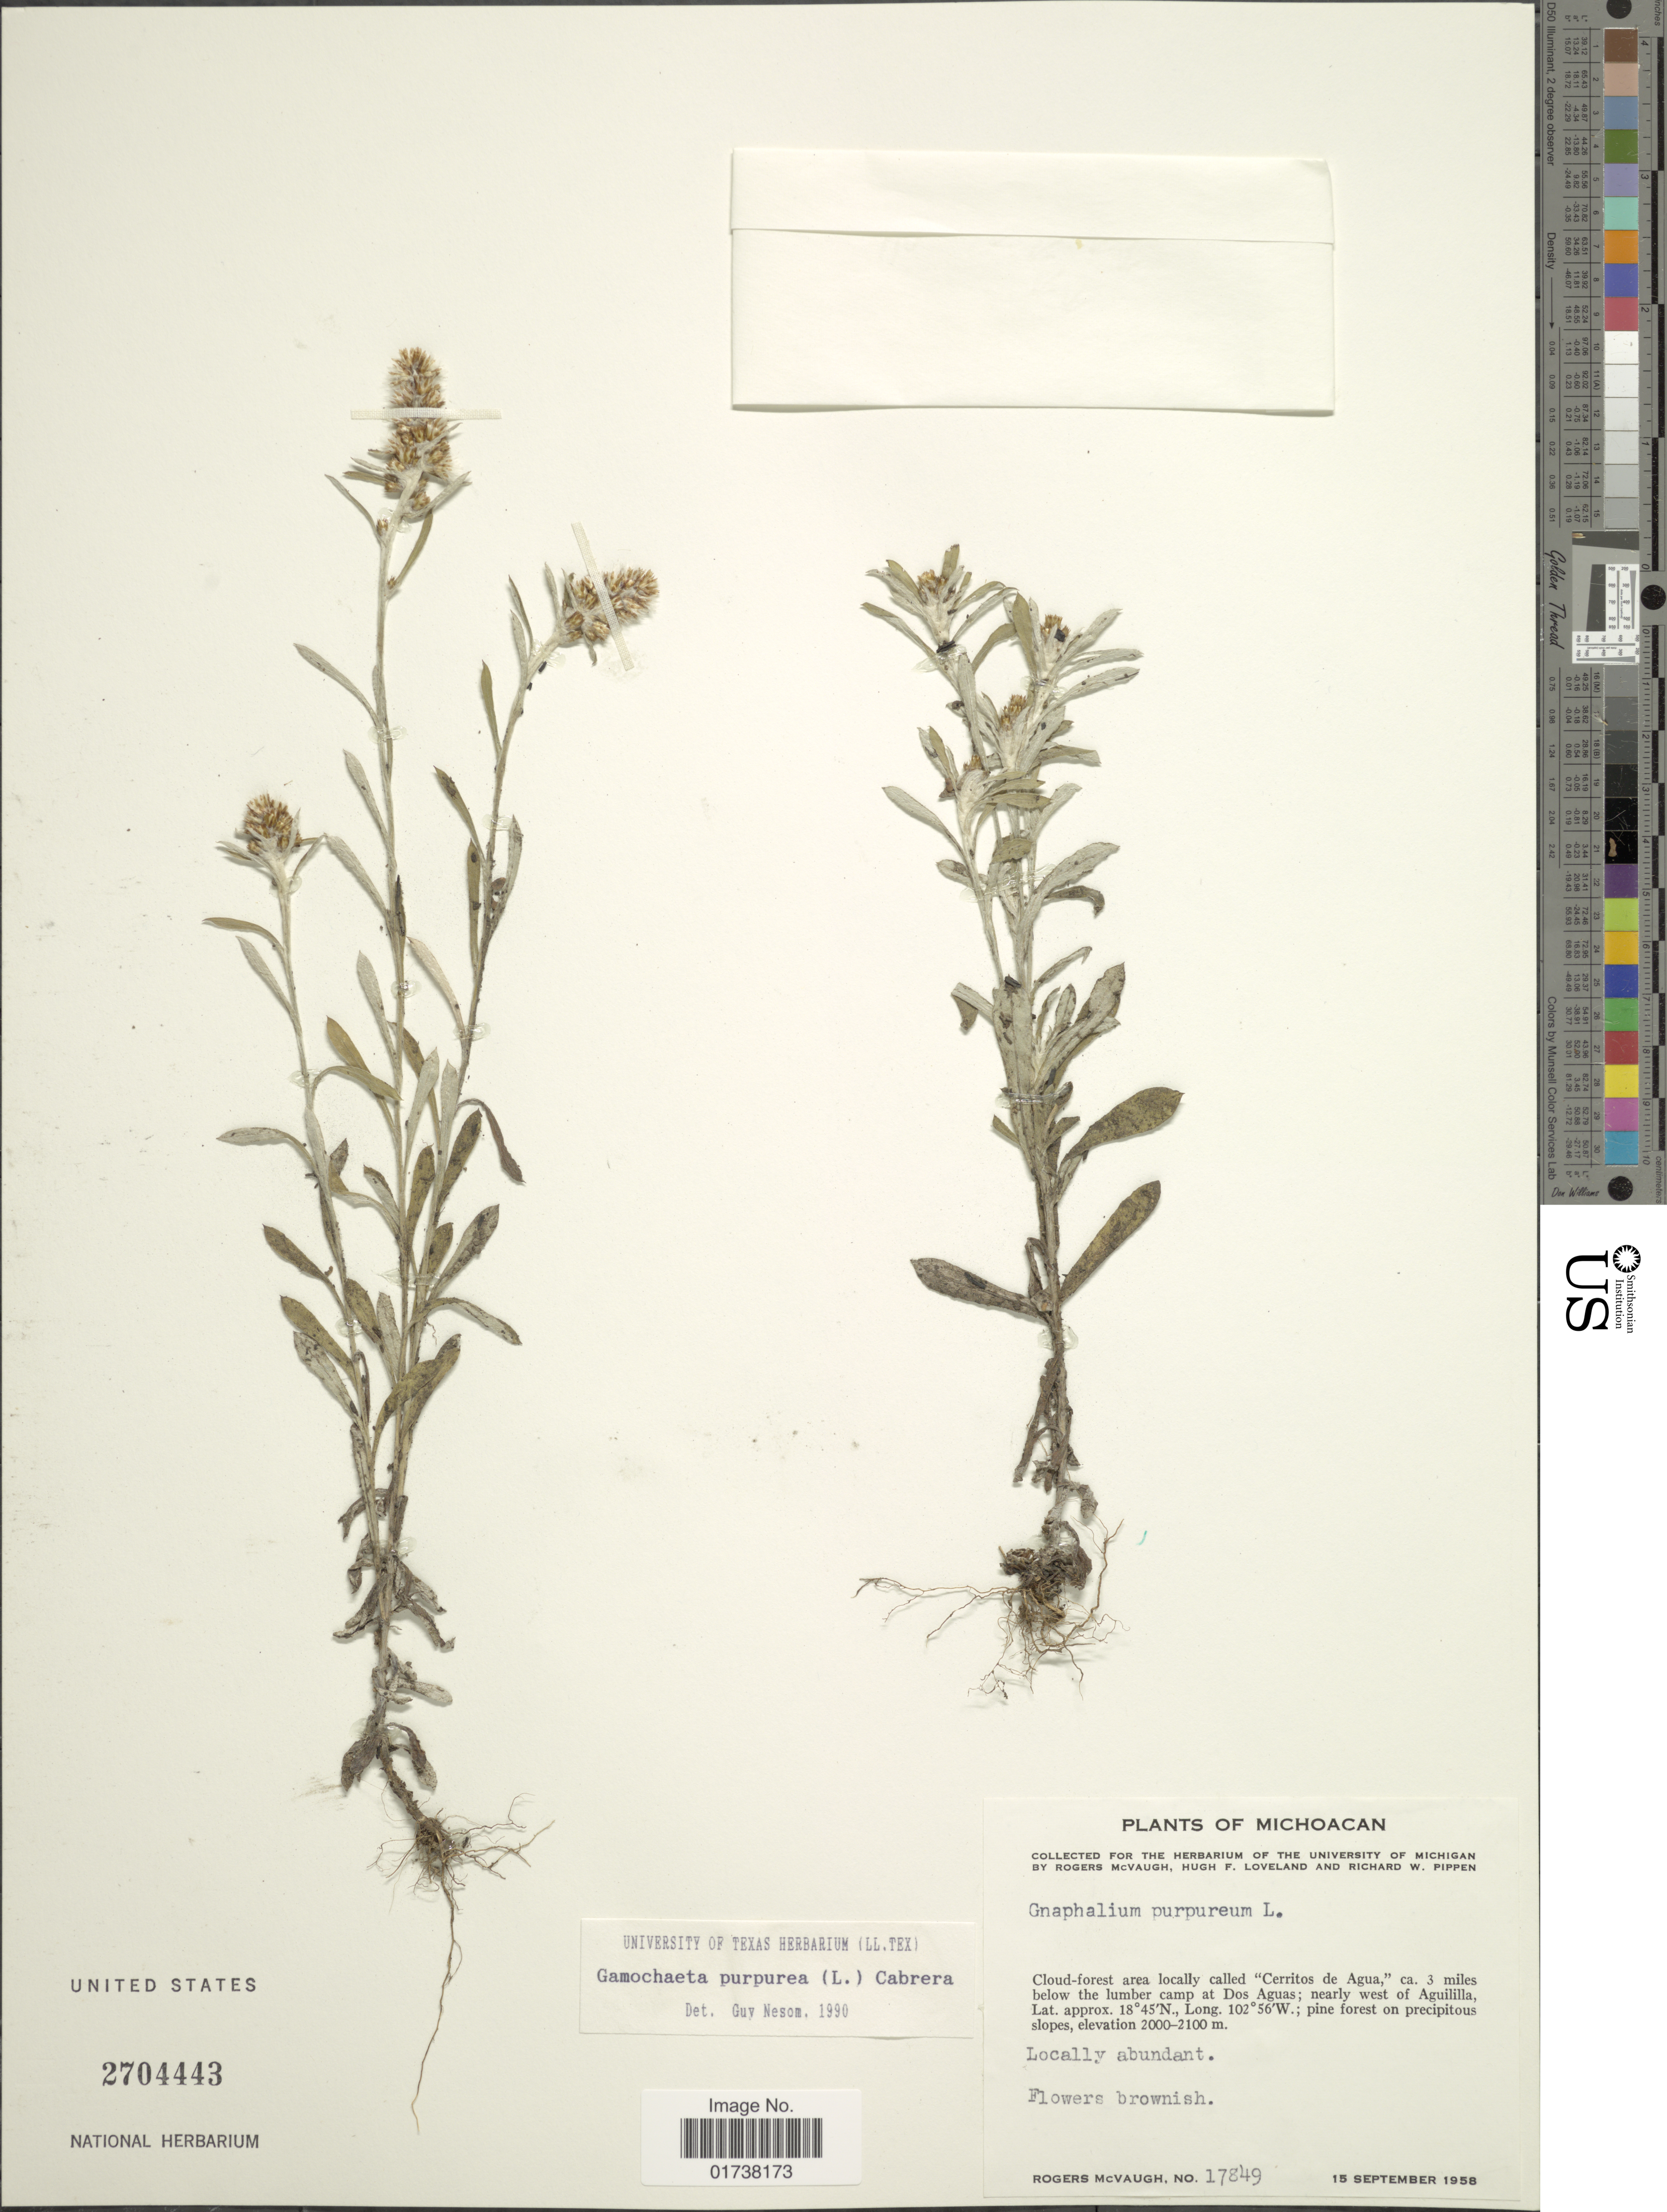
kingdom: Plantae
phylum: Tracheophyta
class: Magnoliopsida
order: Asterales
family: Asteraceae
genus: Gamochaeta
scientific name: Gamochaeta purpurea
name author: (L.) Cabrera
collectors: R. McVaugh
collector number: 17849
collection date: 1958-09-15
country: Mexico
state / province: Michoacán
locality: Cloud-forest are locally called "Cerritos de Agua" ca. 3 miles below the lumber camp at Dos Aguas: nearly west of Aguililla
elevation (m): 2000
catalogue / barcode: US 2704443